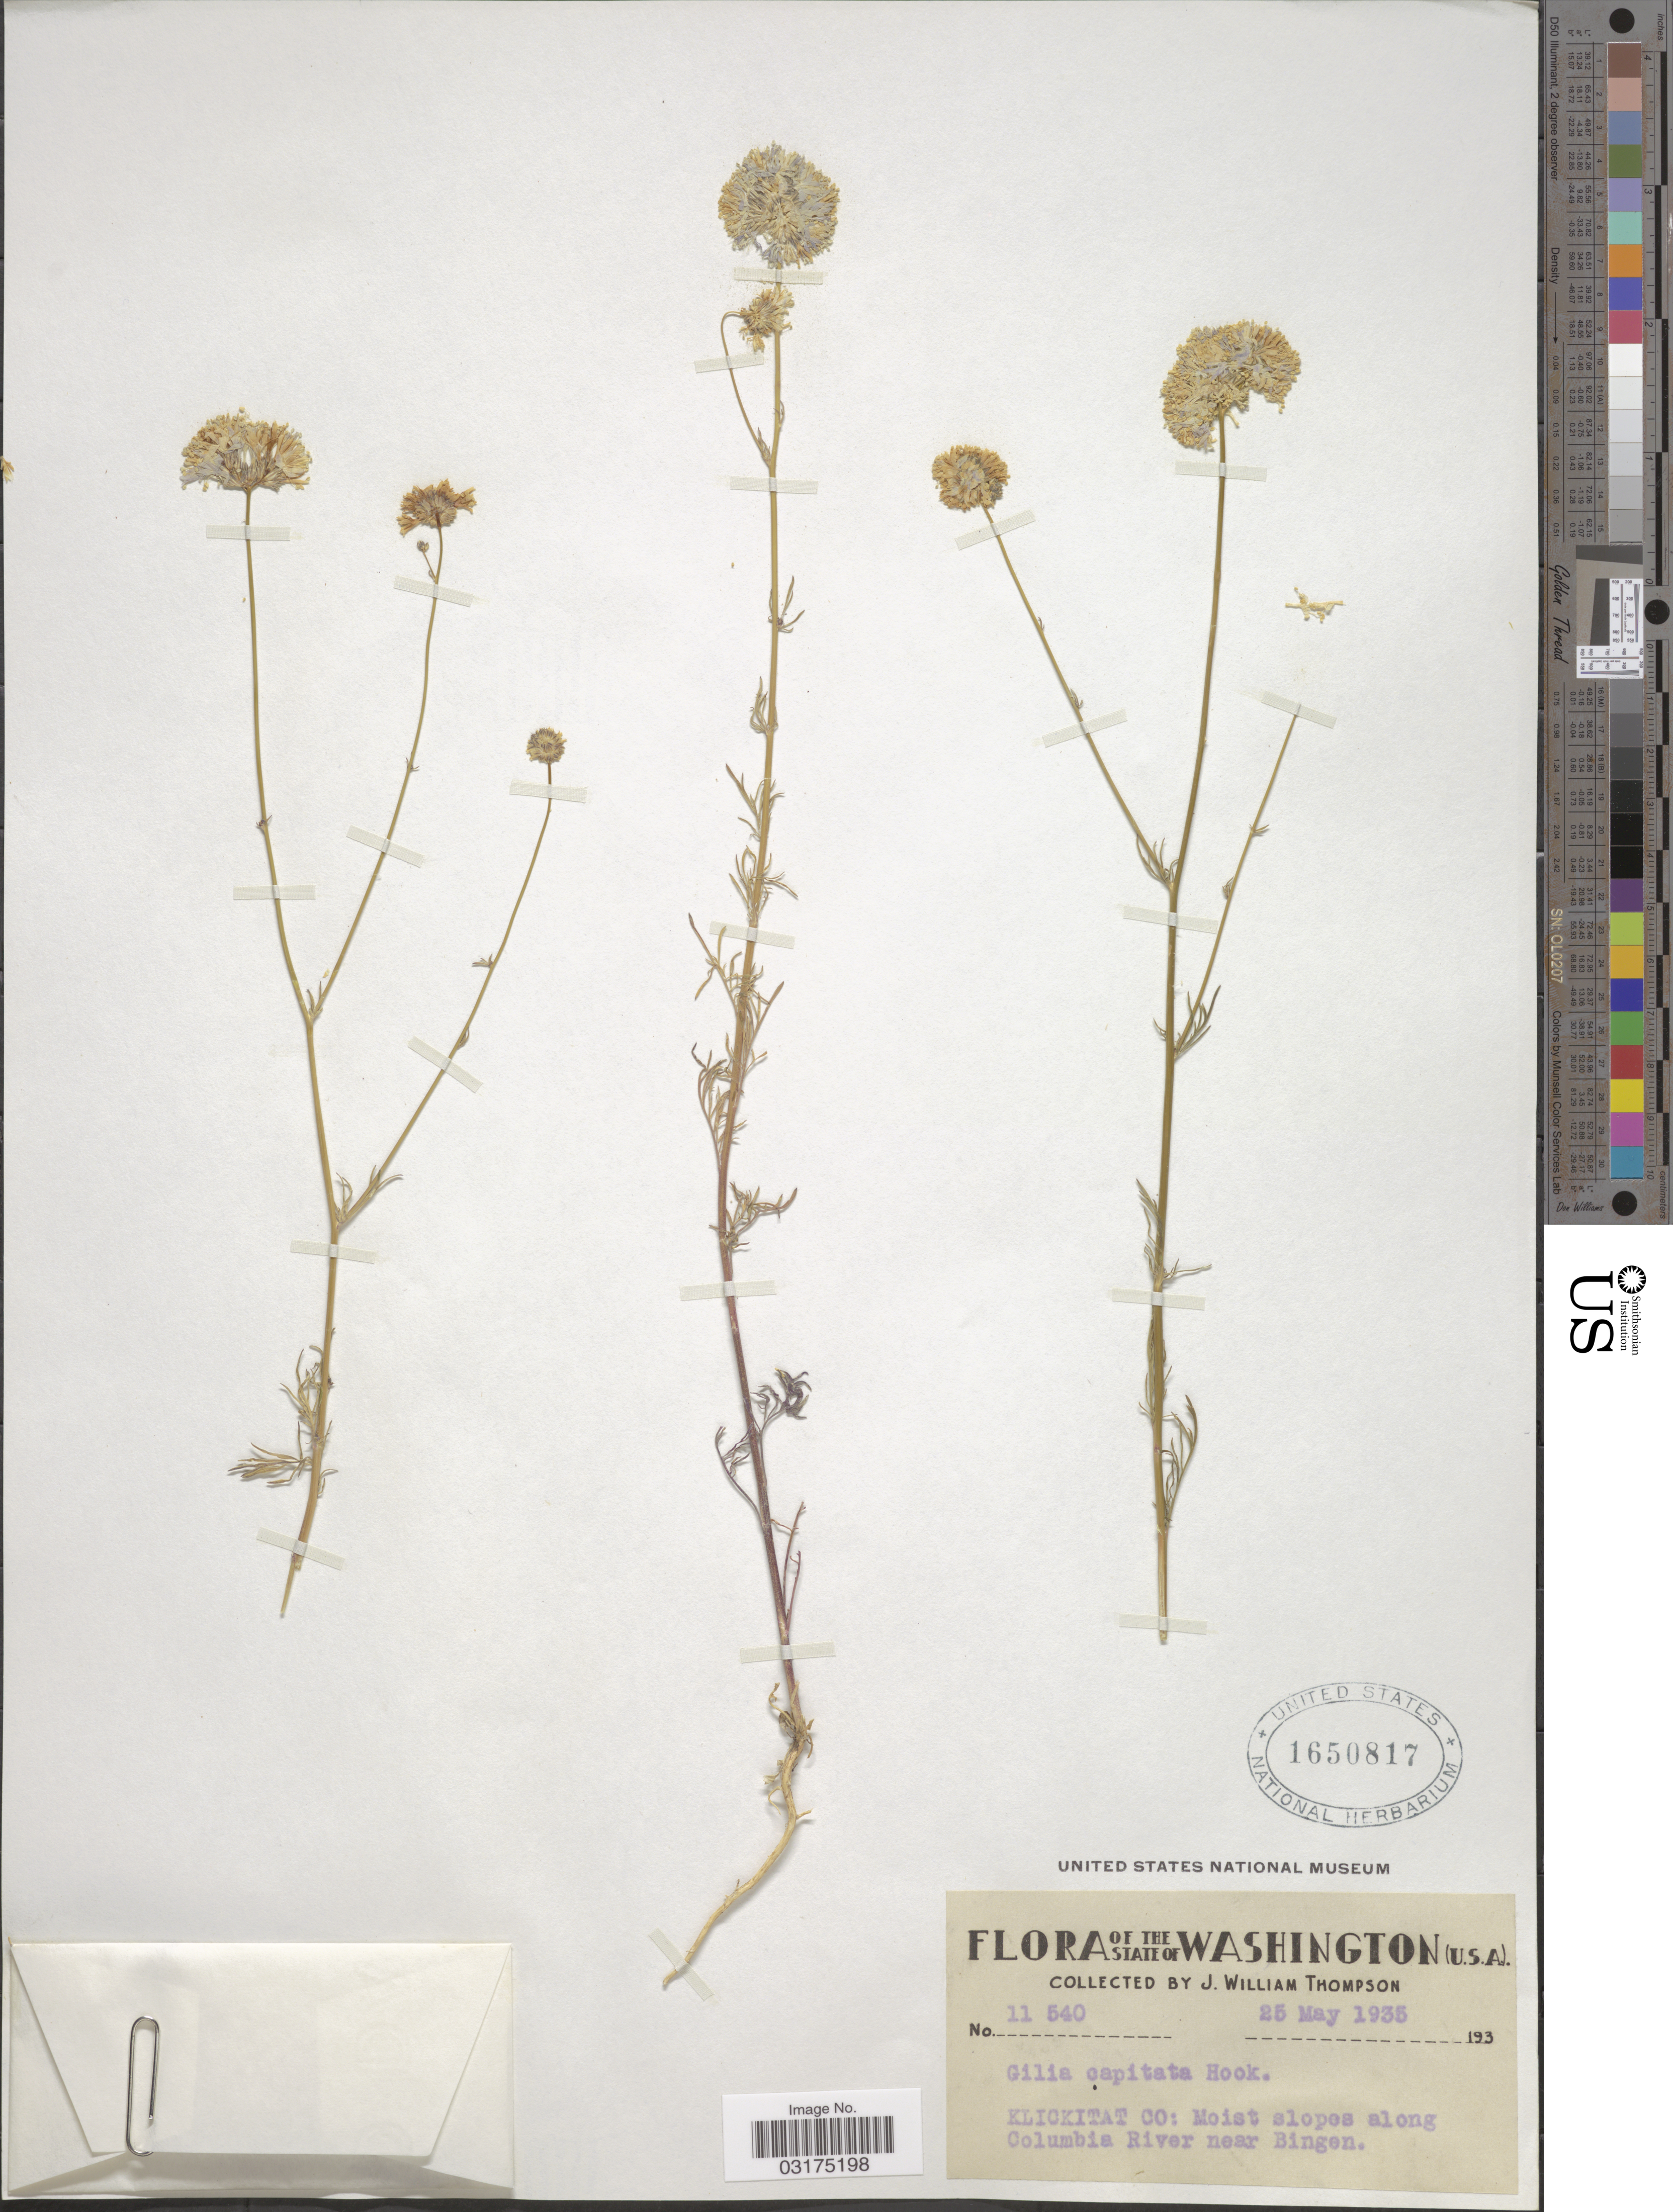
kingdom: Plantae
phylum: Tracheophyta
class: Magnoliopsida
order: Ericales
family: Polemoniaceae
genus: Gilia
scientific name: Gilia capitata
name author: Sims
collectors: J. W. Thompson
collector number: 11540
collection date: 1935-05-25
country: United States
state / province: Washington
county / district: Klickitat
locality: Klickitat Co: Moist slopes along Columbia River near Bingen.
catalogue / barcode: US 1650817